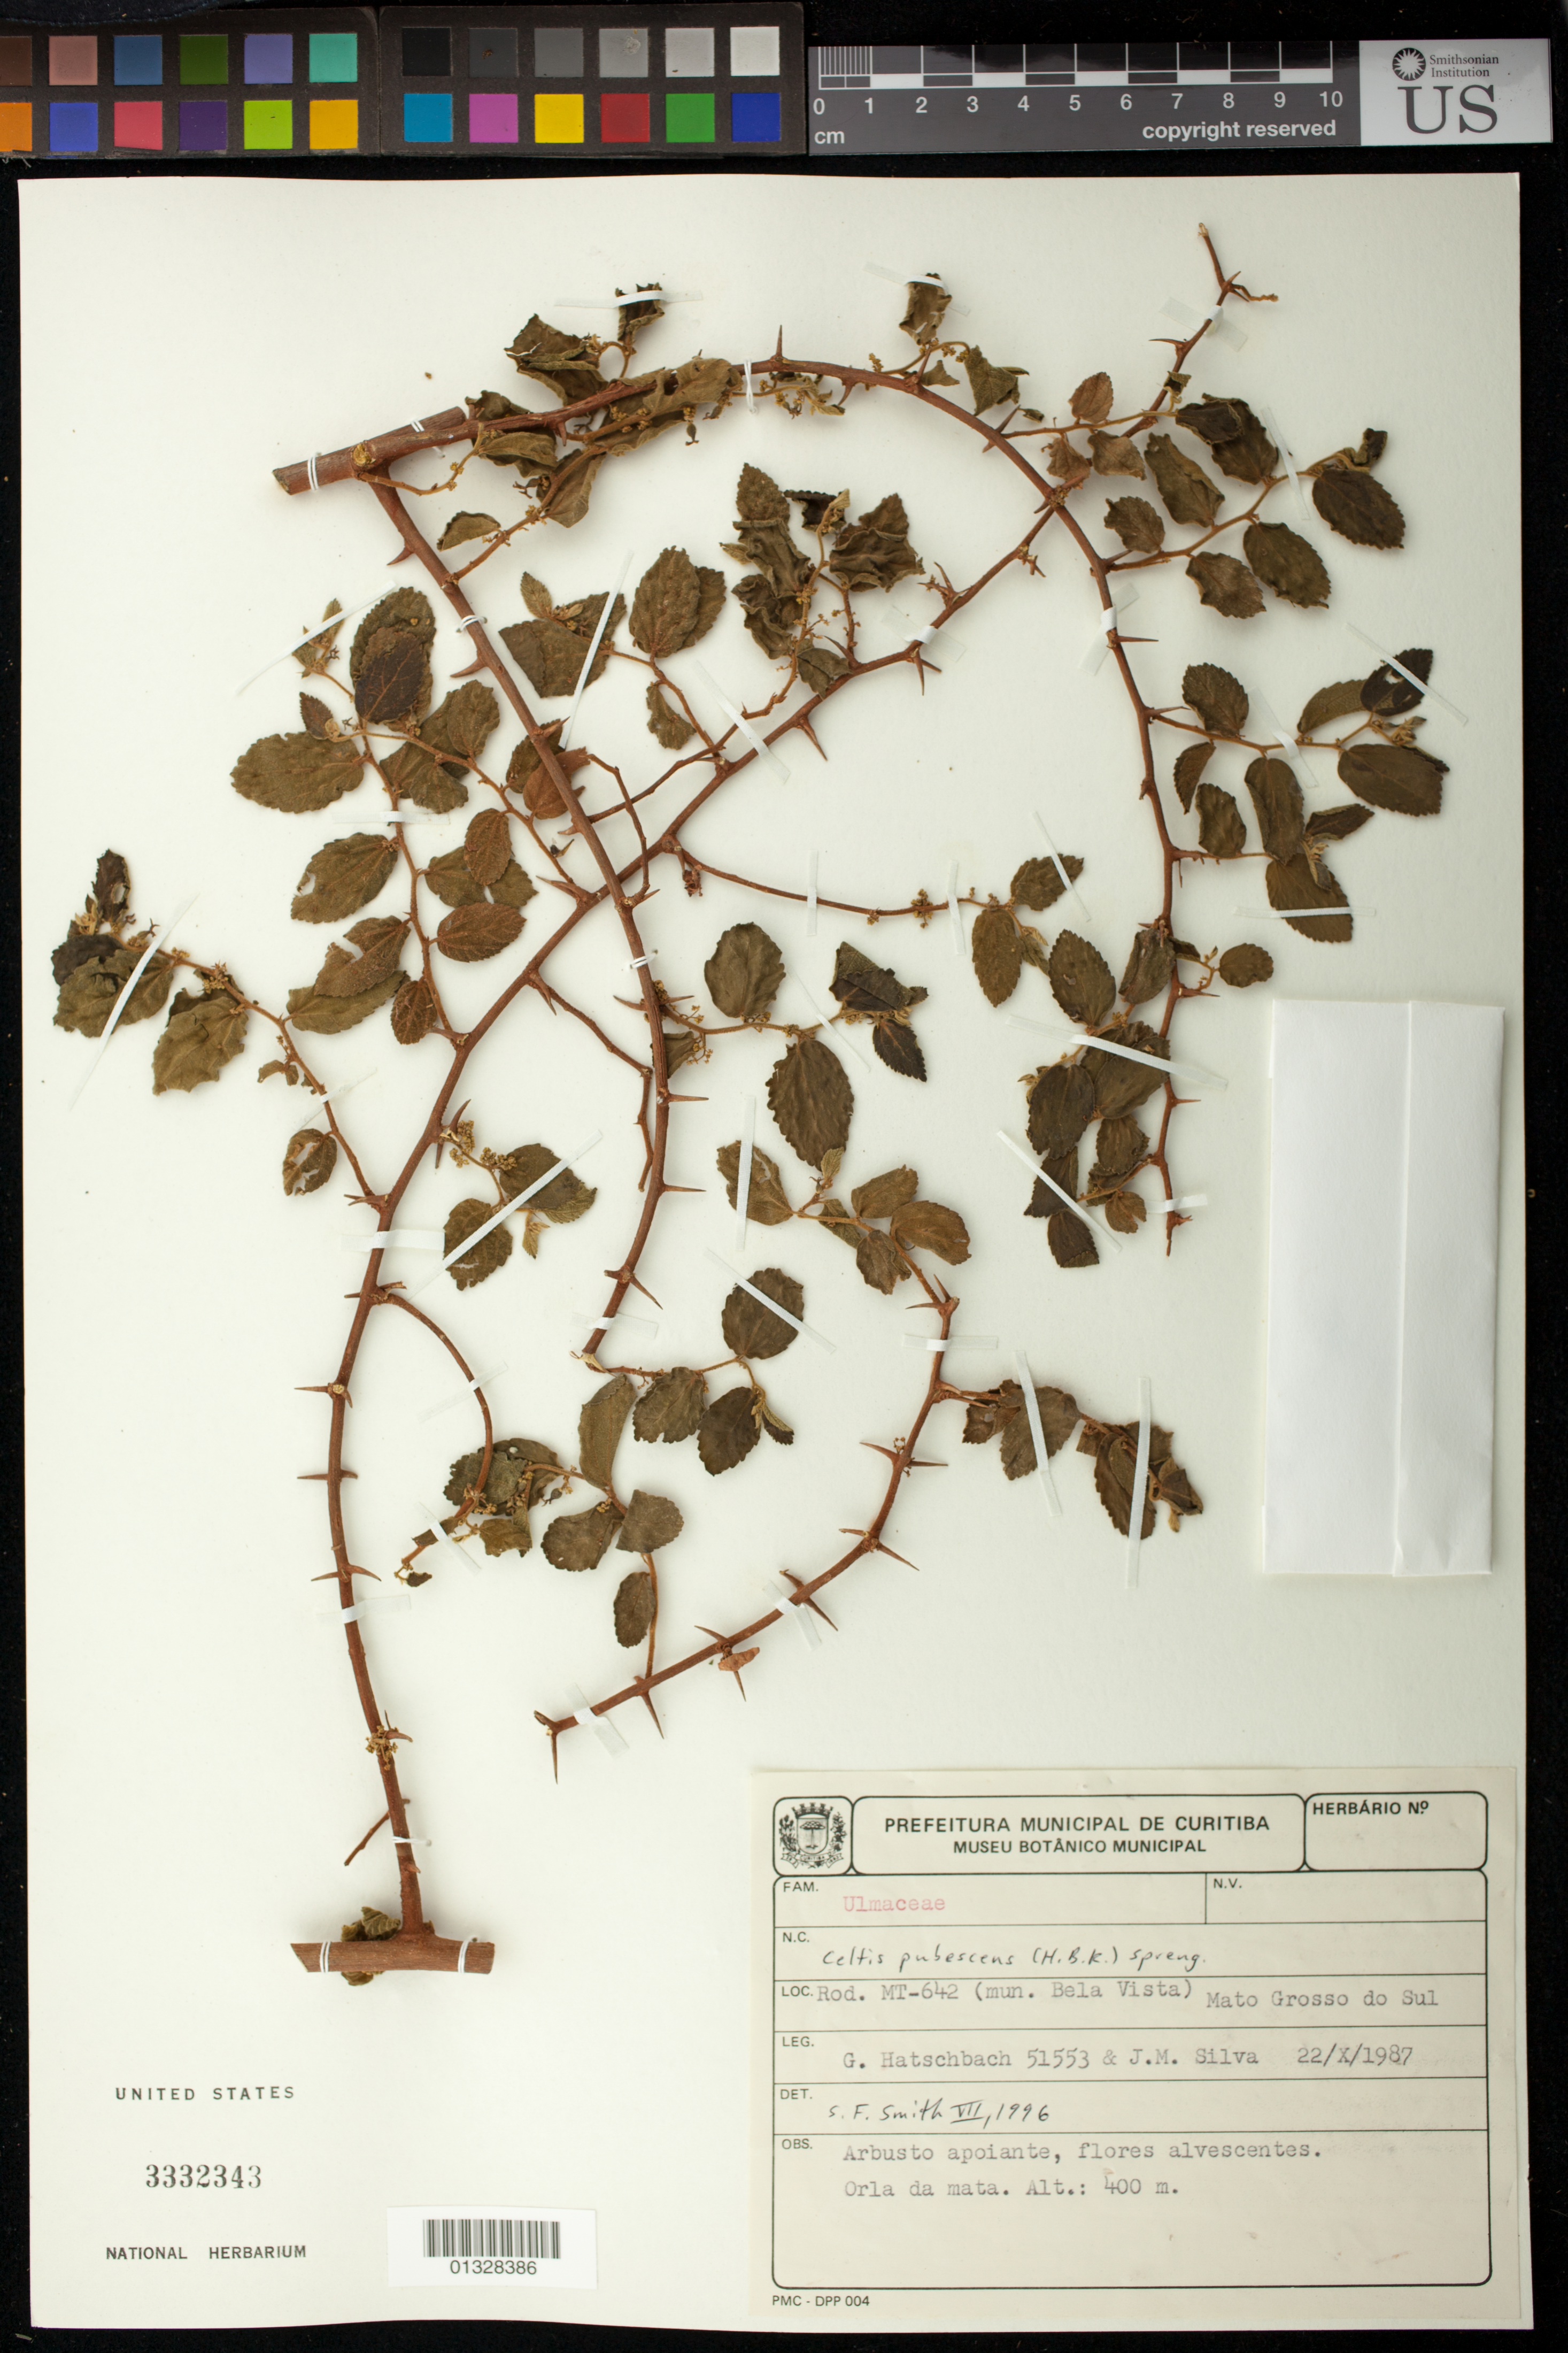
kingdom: Plantae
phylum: Tracheophyta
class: Magnoliopsida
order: Rosales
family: Cannabaceae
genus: Celtis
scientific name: Celtis pubescens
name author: (Kunth) Spreng.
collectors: G. Hatschbach & J. M. Silva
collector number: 51553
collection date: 1987-10-22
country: Brazil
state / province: Mato Grosso do Sul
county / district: Bela Vista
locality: Rod. MT-642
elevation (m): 400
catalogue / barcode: US 3332343